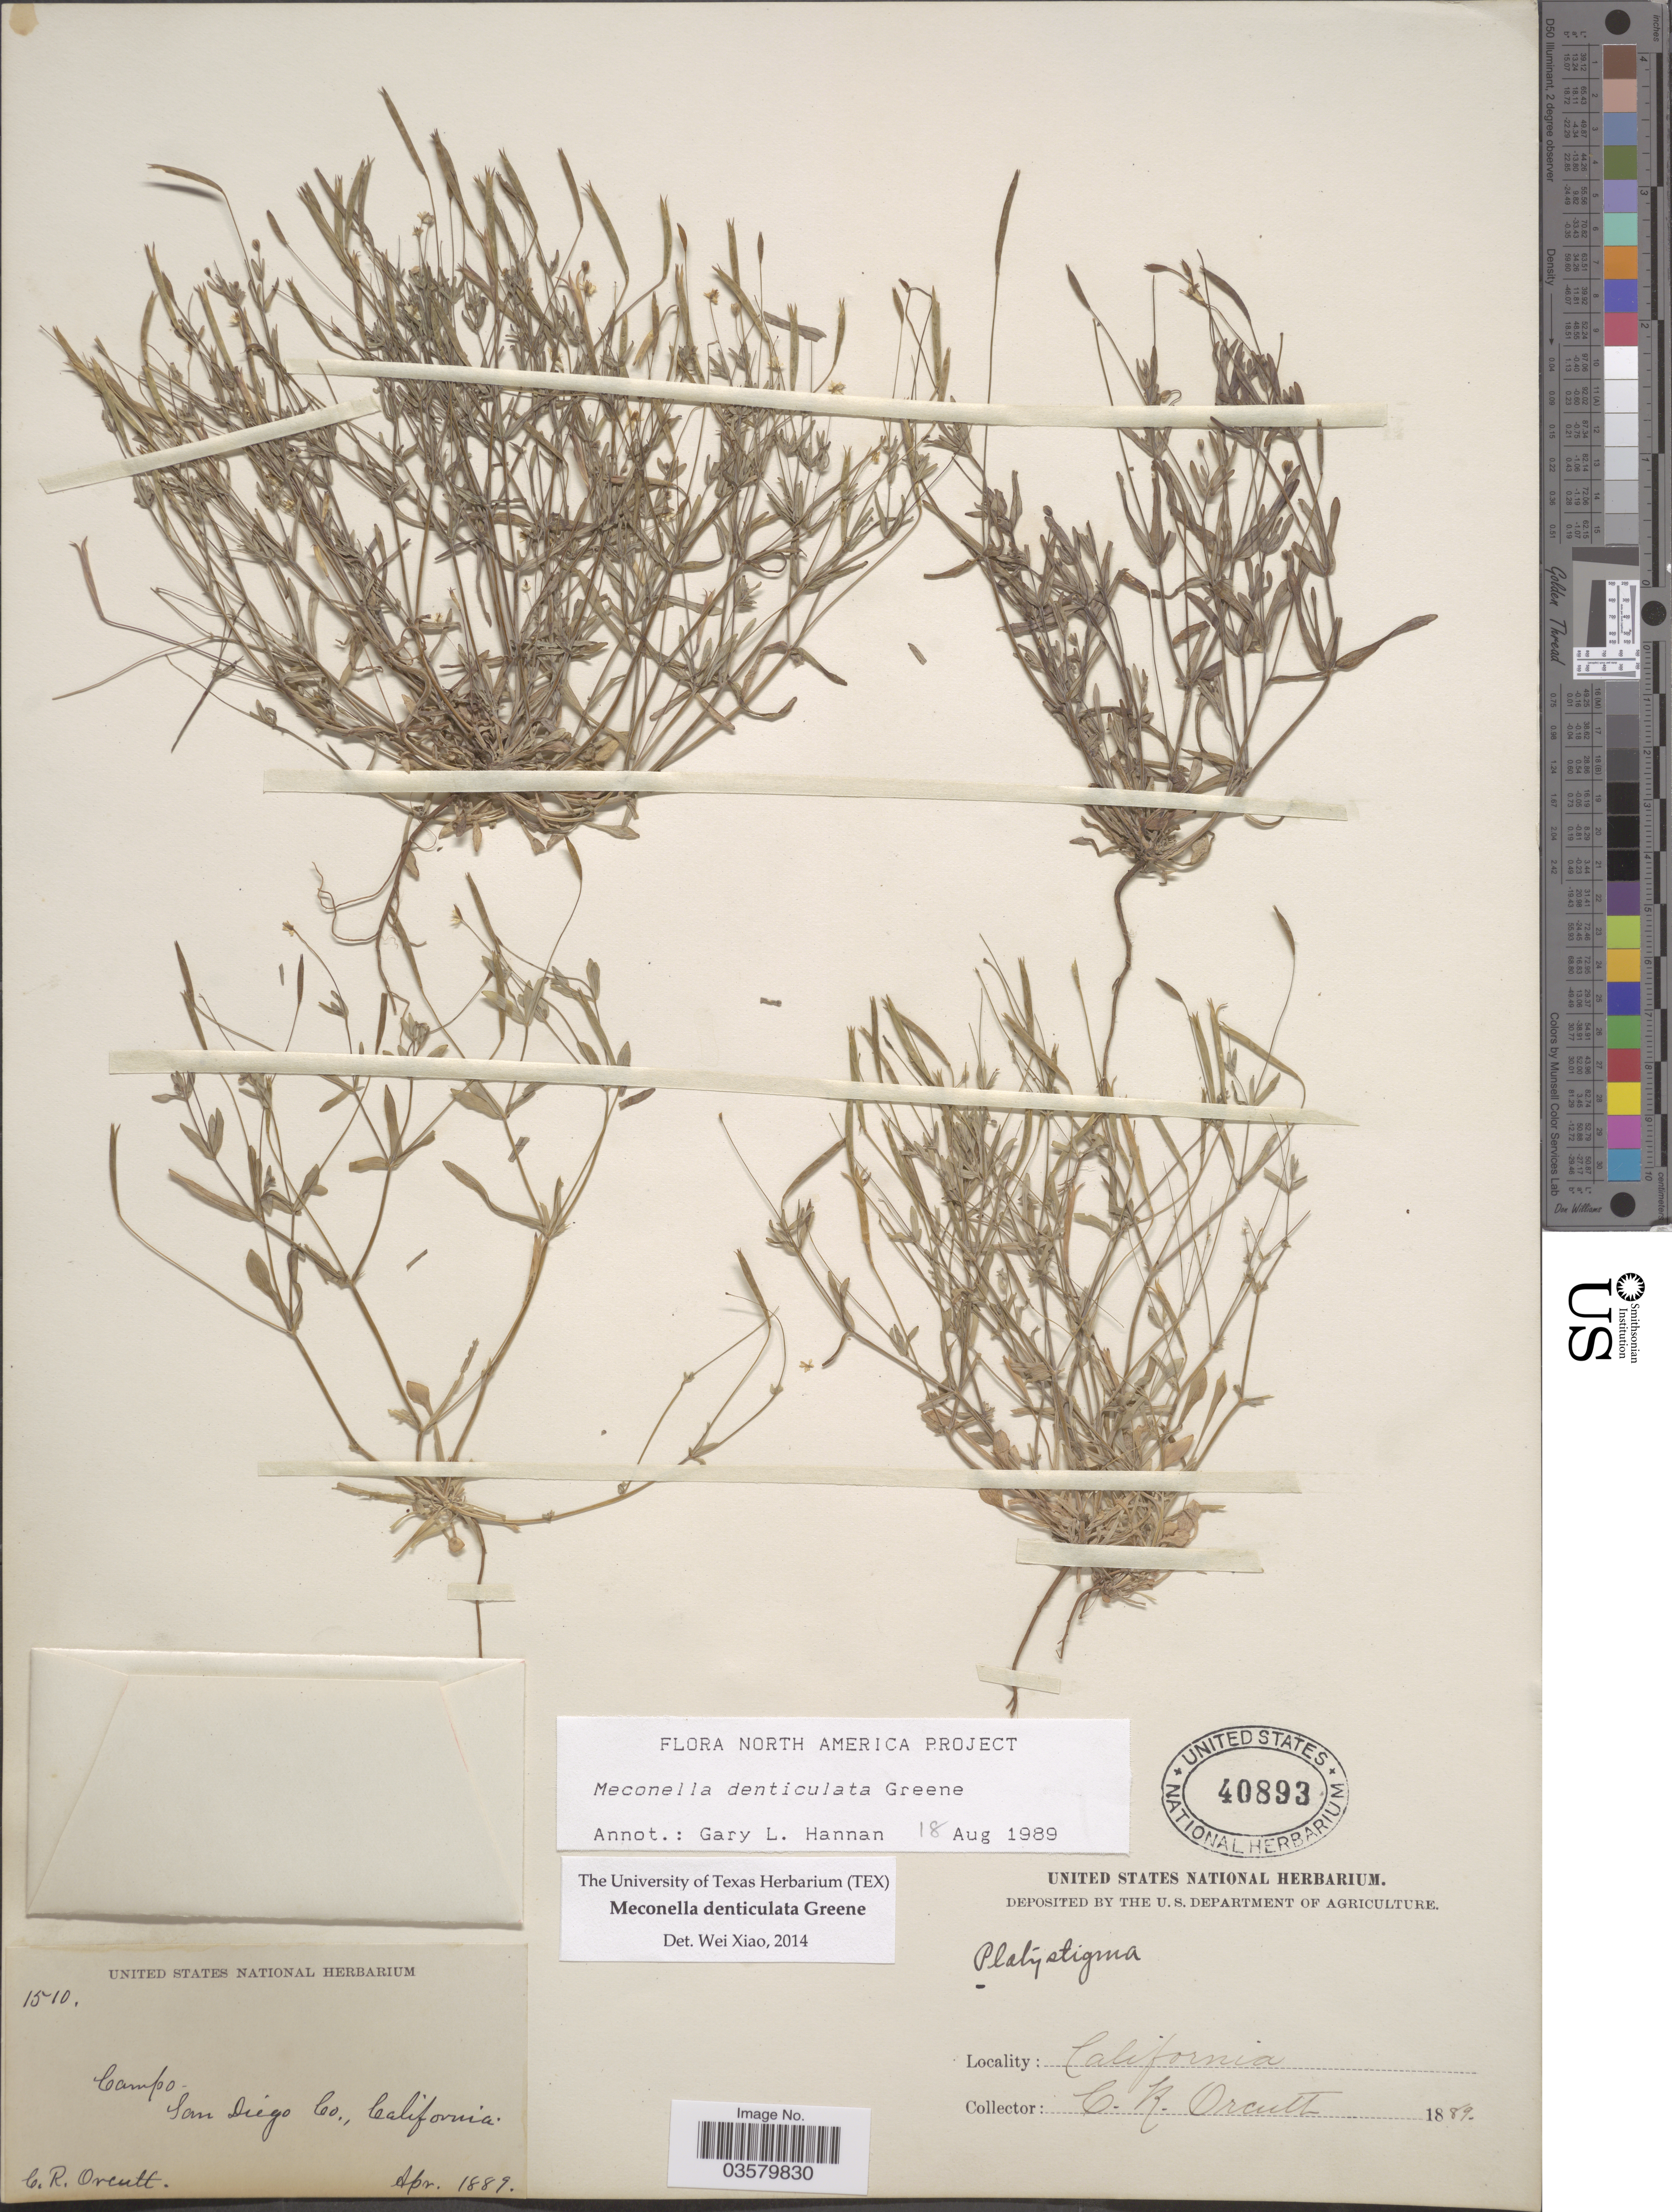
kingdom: Plantae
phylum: Tracheophyta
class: Magnoliopsida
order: Ranunculales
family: Papaveraceae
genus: Meconella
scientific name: Meconella denticulata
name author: Greene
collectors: C. R. Orcutt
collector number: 1510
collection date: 1889-04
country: United States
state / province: California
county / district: San Diego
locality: Campo, San Diego Co.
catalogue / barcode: US 40893